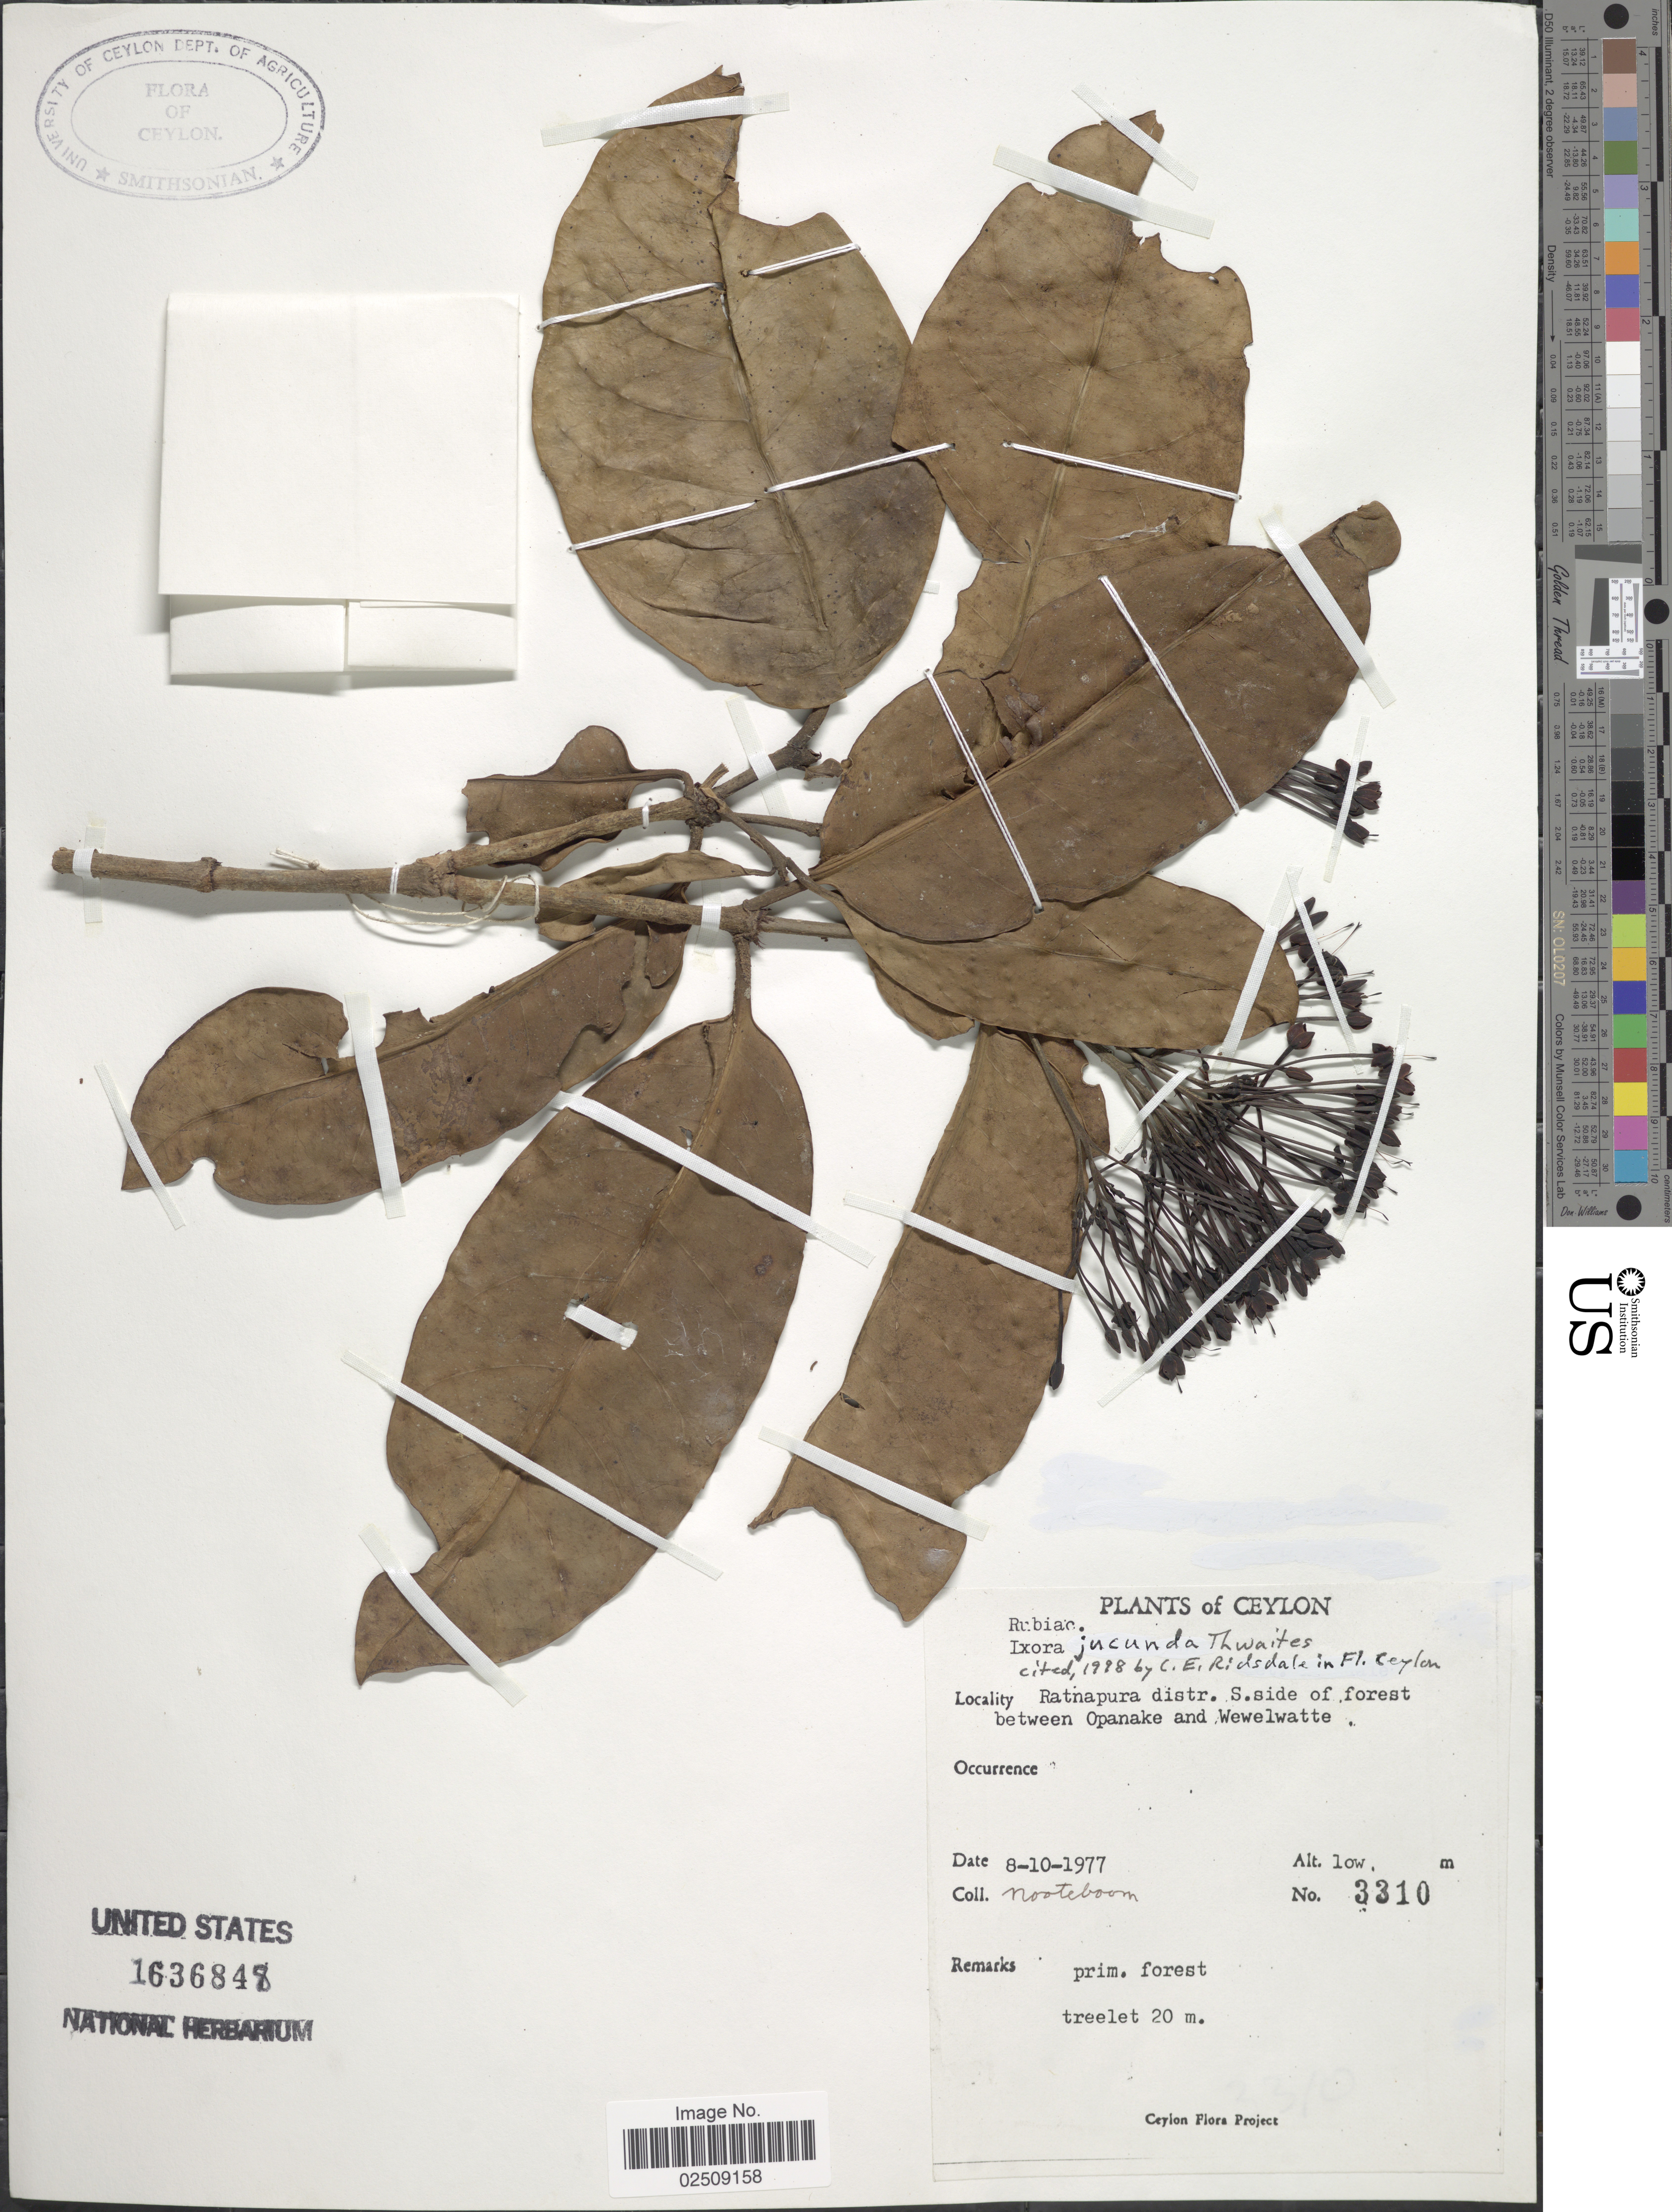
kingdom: Plantae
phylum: Tracheophyta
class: Magnoliopsida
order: Gentianales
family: Rubiaceae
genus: Ixora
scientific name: Ixora jucunda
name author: Thwaites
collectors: Nooteboom, --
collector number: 3310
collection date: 1977-10-08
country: Sri Lanka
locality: Ceylon. Ratnapura distr. S. side of forest between Opanake and Wewelwatte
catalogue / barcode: US 1636848